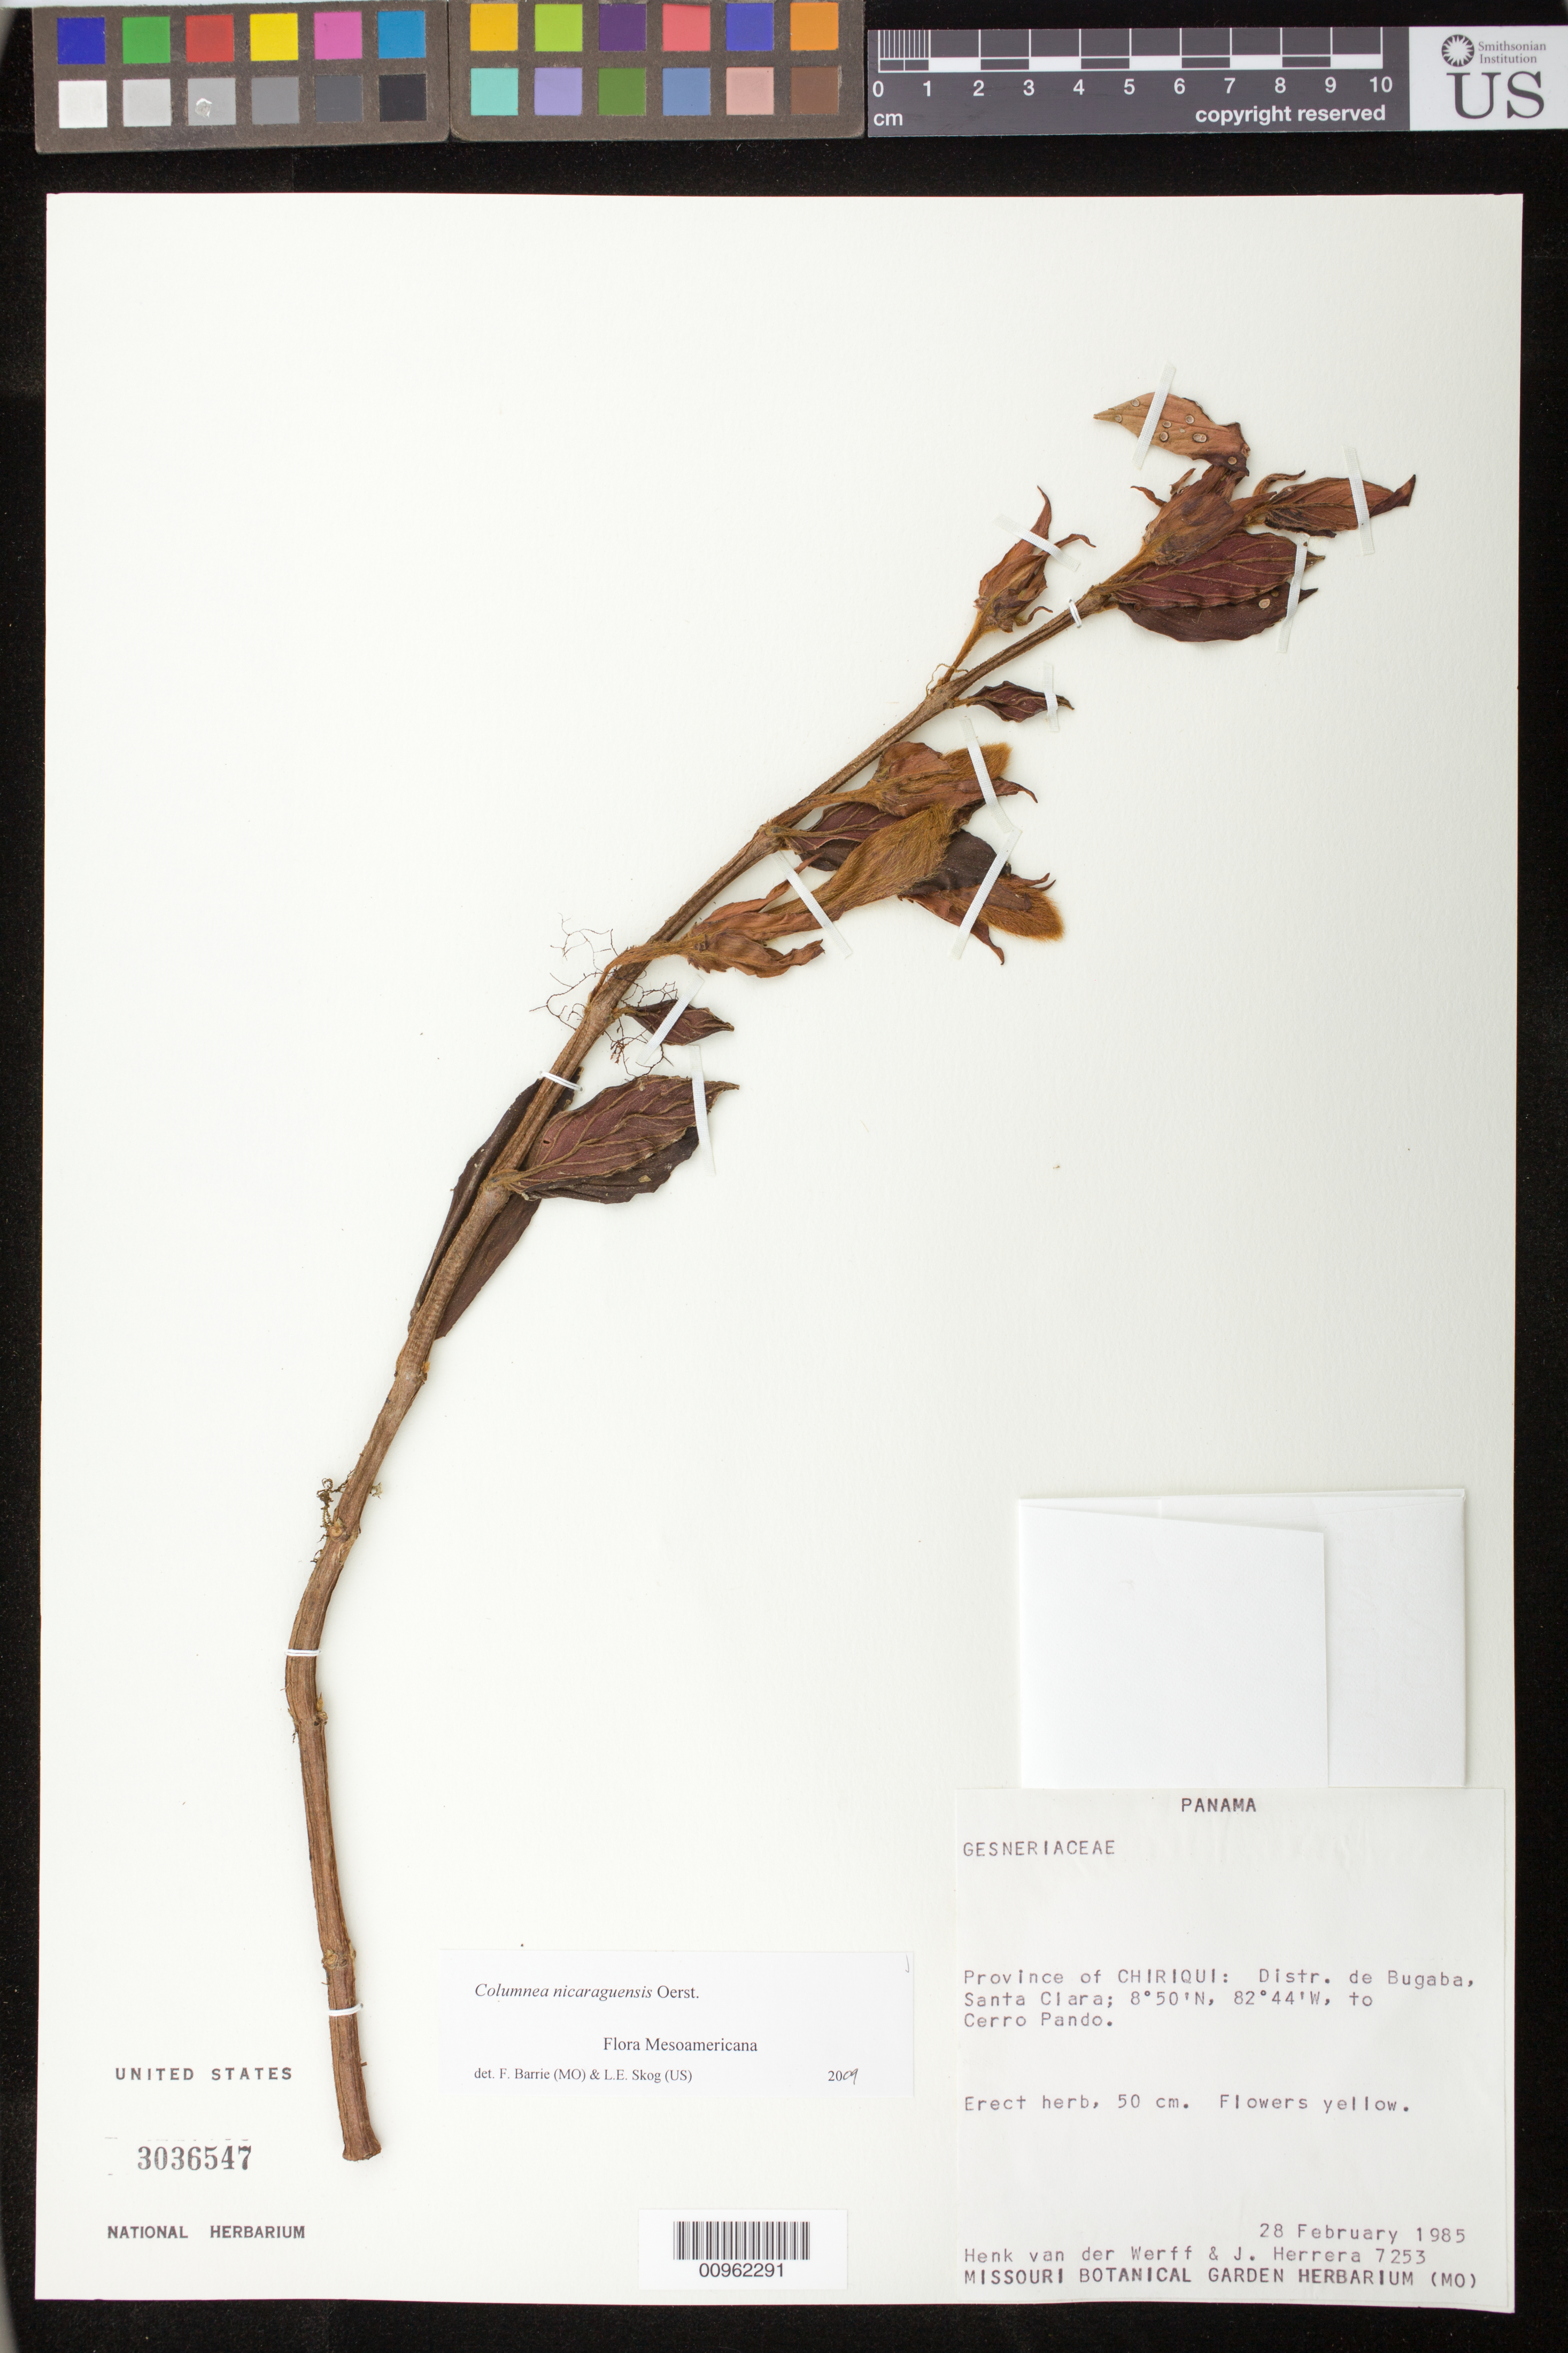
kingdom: Plantae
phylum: Tracheophyta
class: Magnoliopsida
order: Lamiales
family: Gesneriaceae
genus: Columnea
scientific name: Columnea nicaraguensis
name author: Oerst.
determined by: Barrie, F. R.; Skog, Laurence E.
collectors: H. van der Werff & J. Herrera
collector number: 7253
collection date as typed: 28 Feb 1985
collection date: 1985-02-28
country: Panama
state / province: Chiriquí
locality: Province of Chiriquí: Distr. de Bugaba, Santa Clara, to Cerro Pando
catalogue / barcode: US 3036547